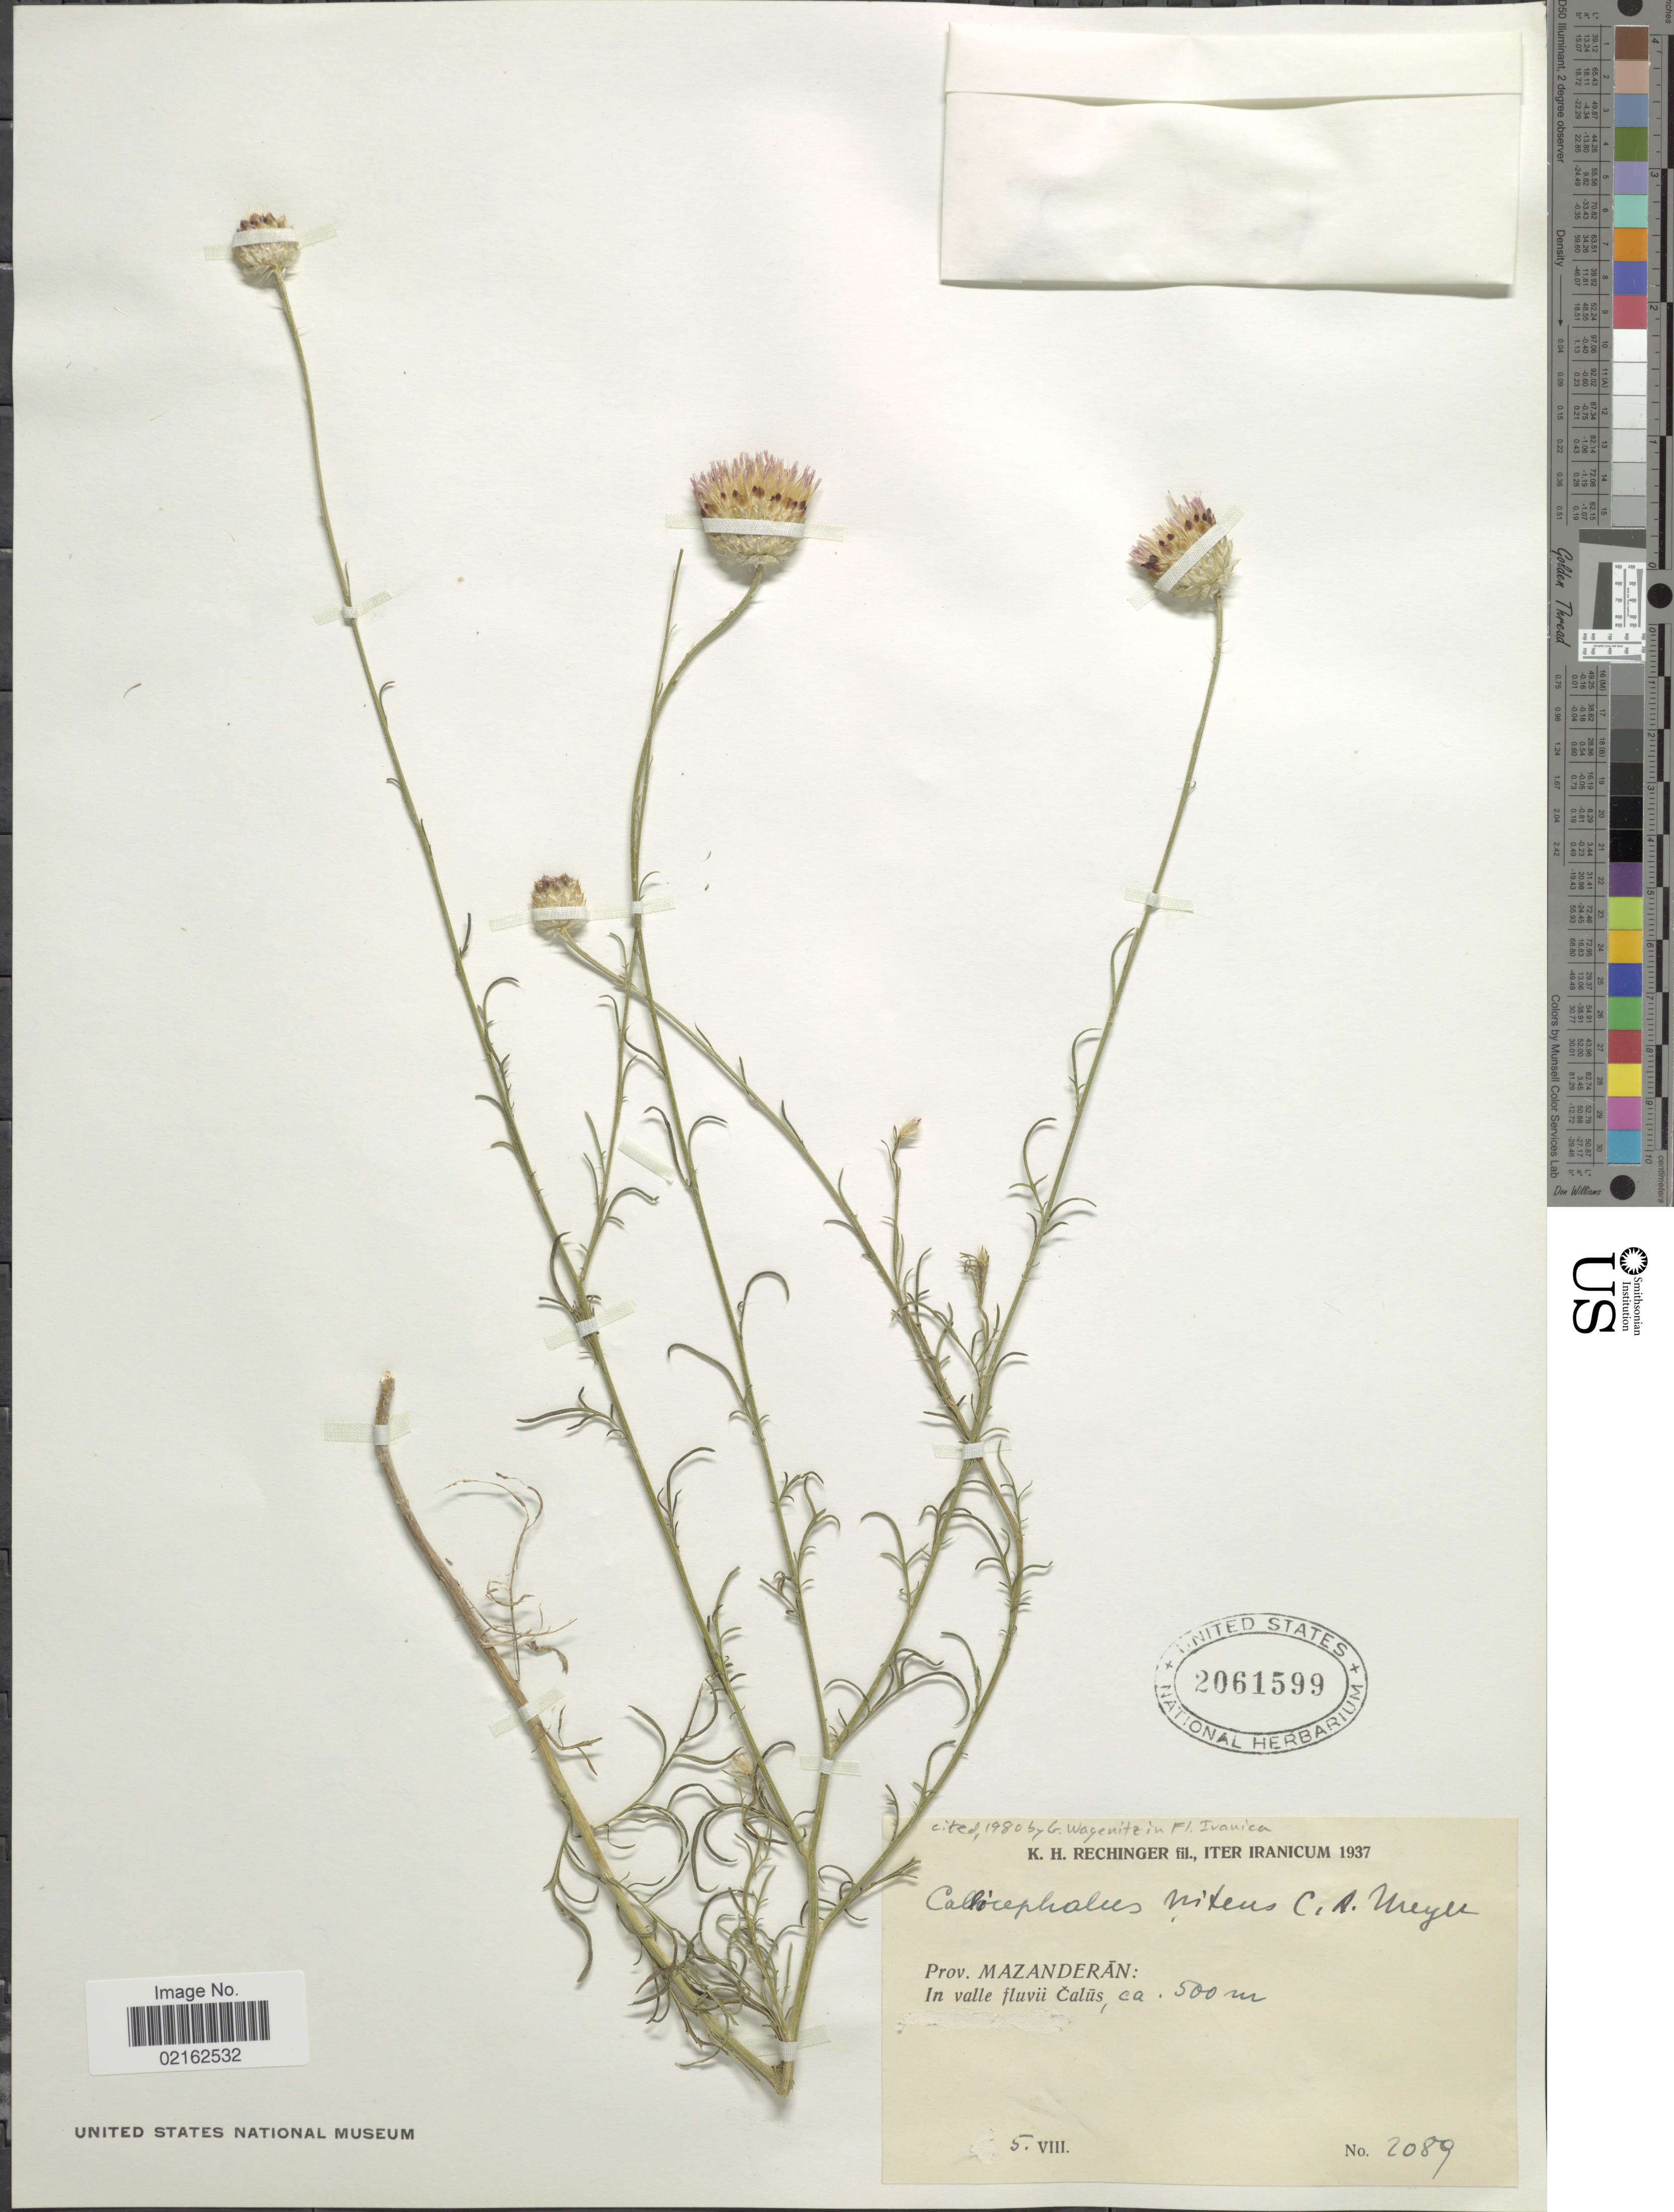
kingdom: Plantae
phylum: Tracheophyta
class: Magnoliopsida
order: Asterales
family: Asteraceae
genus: Callicephalus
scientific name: Callicephalus nitens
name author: (M. Bieb. ex M. Bieb.) C.A. Mey.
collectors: K. H. Rechinger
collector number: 2089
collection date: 1937-08-05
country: Iran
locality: Prov. Mazanderan, valle fluvii Calus. Iter Iranicum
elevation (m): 500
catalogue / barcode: US 2061599